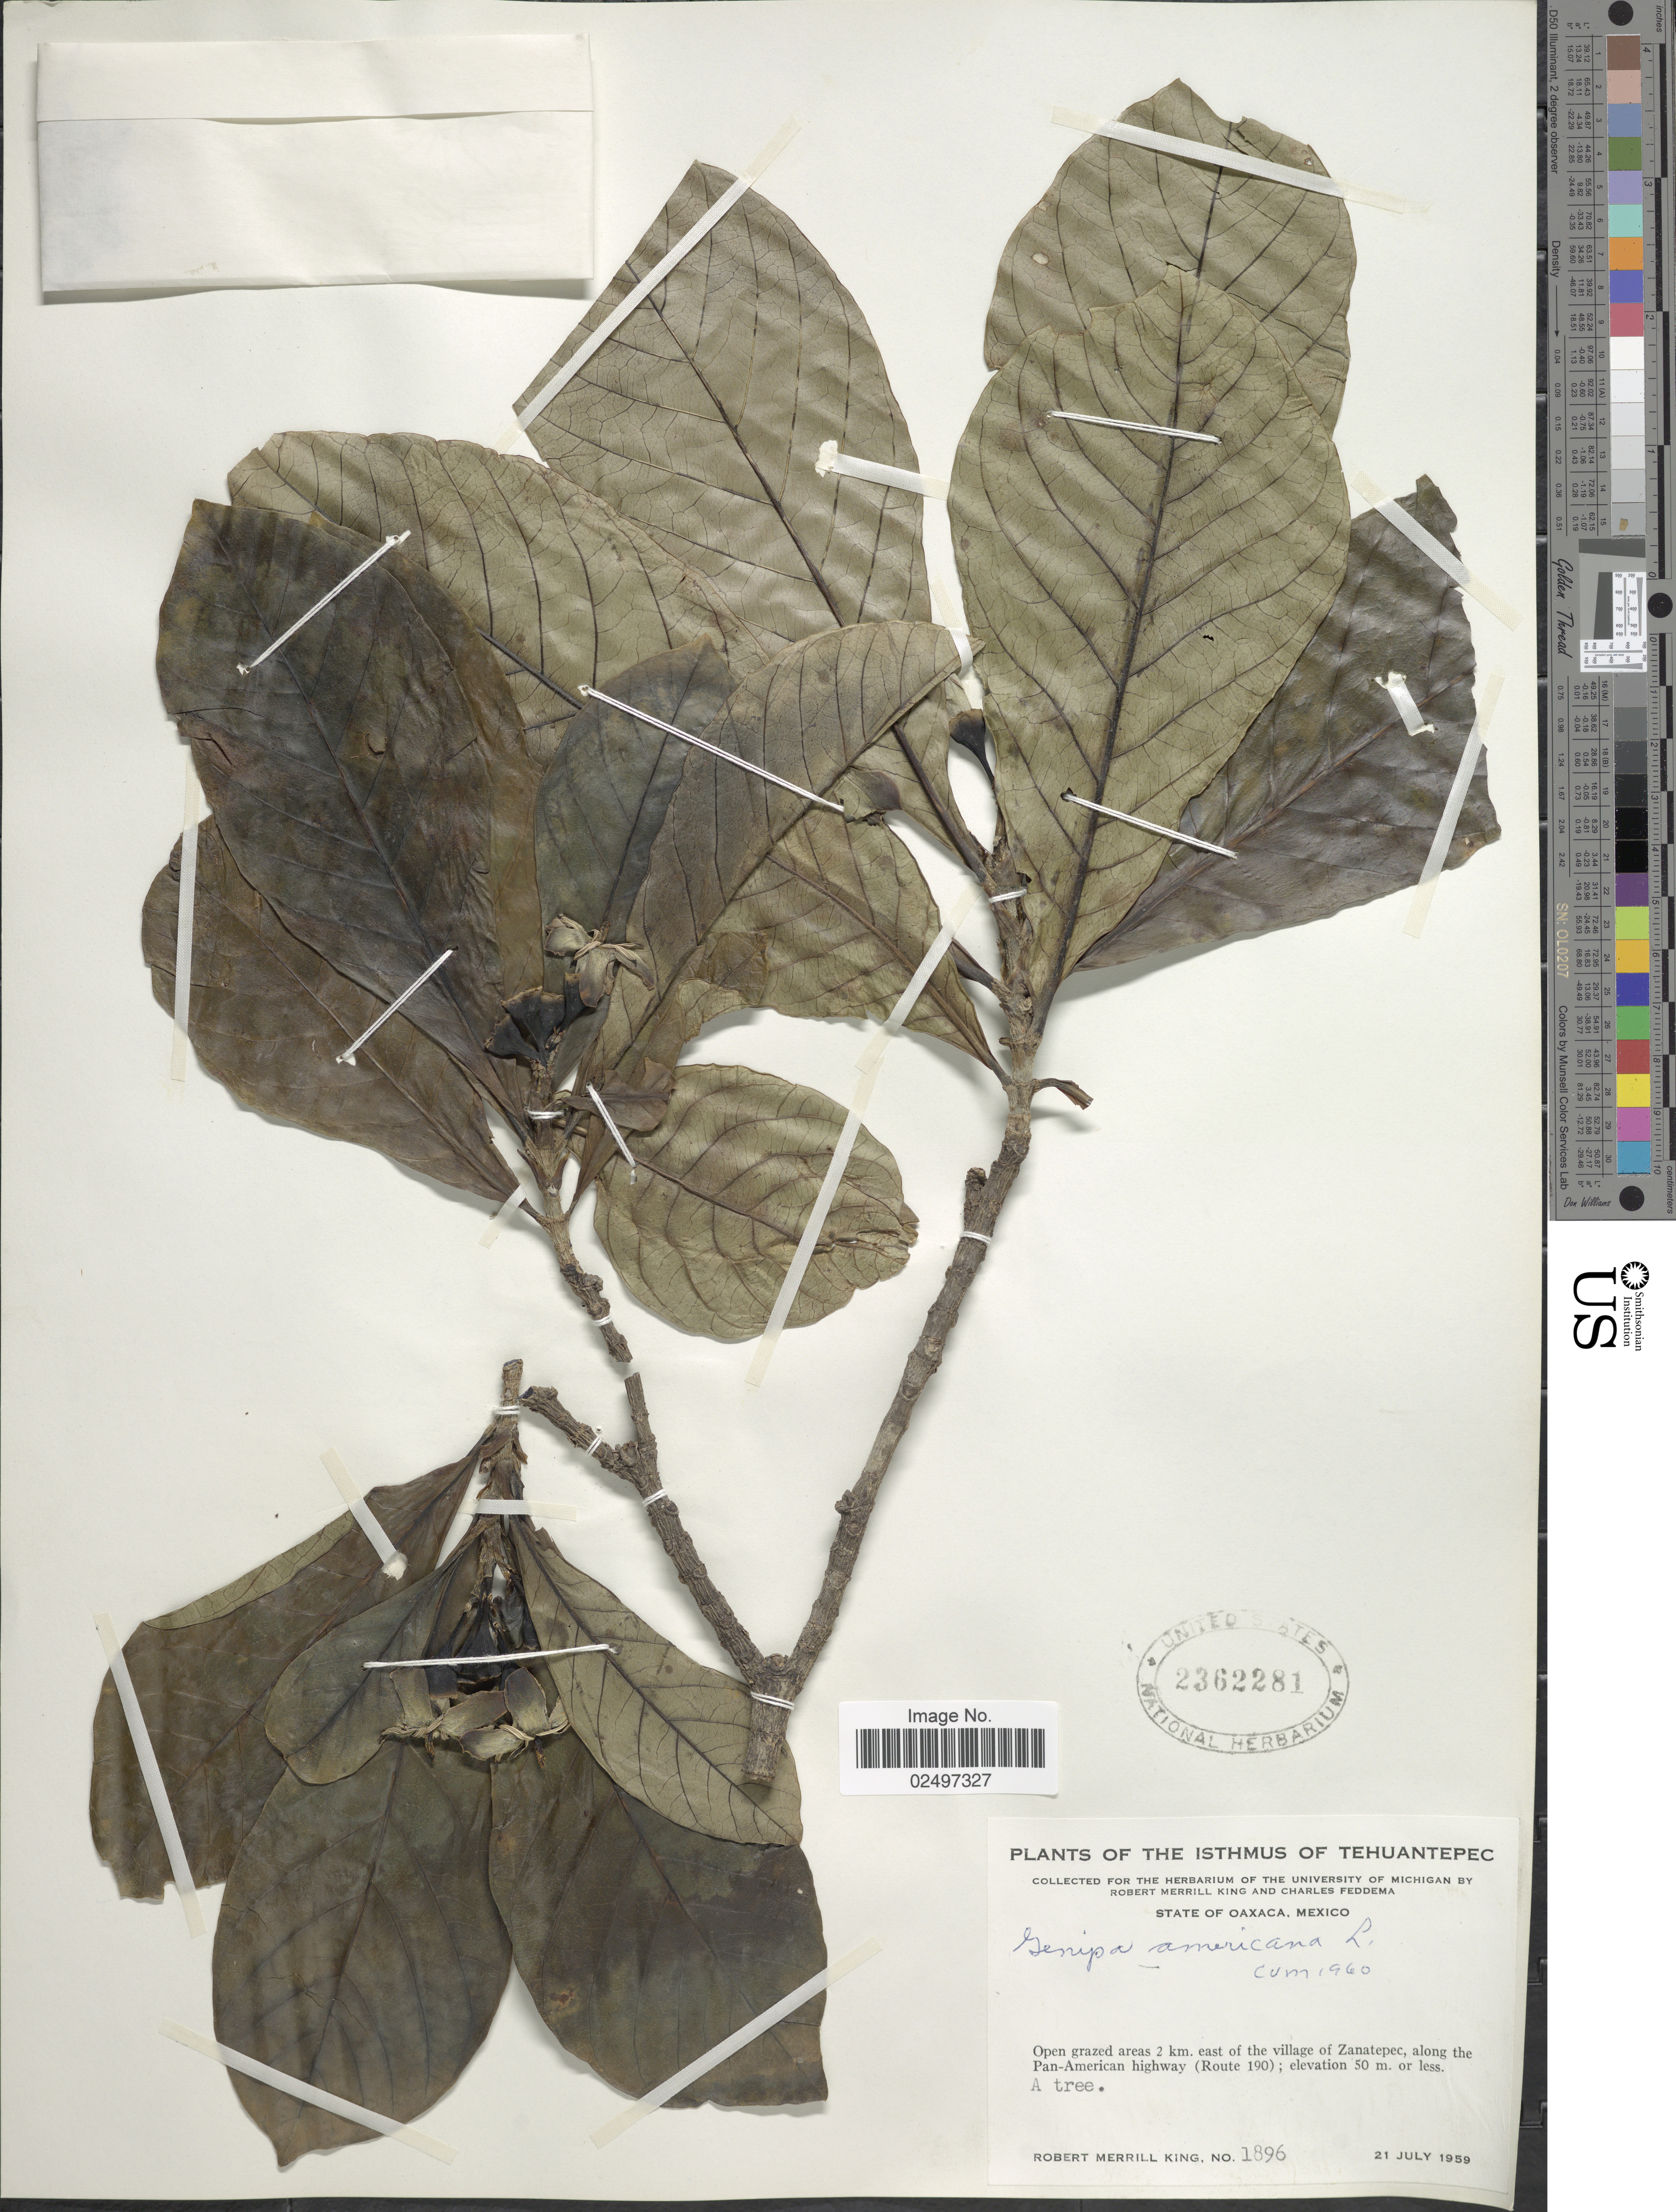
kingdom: Plantae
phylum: Tracheophyta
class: Magnoliopsida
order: Gentianales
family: Rubiaceae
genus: Genipa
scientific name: Genipa americana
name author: L.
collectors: R. M. King & C. Feddema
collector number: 1896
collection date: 1959-07-21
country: Mexico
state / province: Oaxaca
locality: The Isthmus of Tehuatepec, Open grazed areas 2 km. east of the village of Zanatepec, along the Pan-American highway (Route 190)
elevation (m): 50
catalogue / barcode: US 2362281